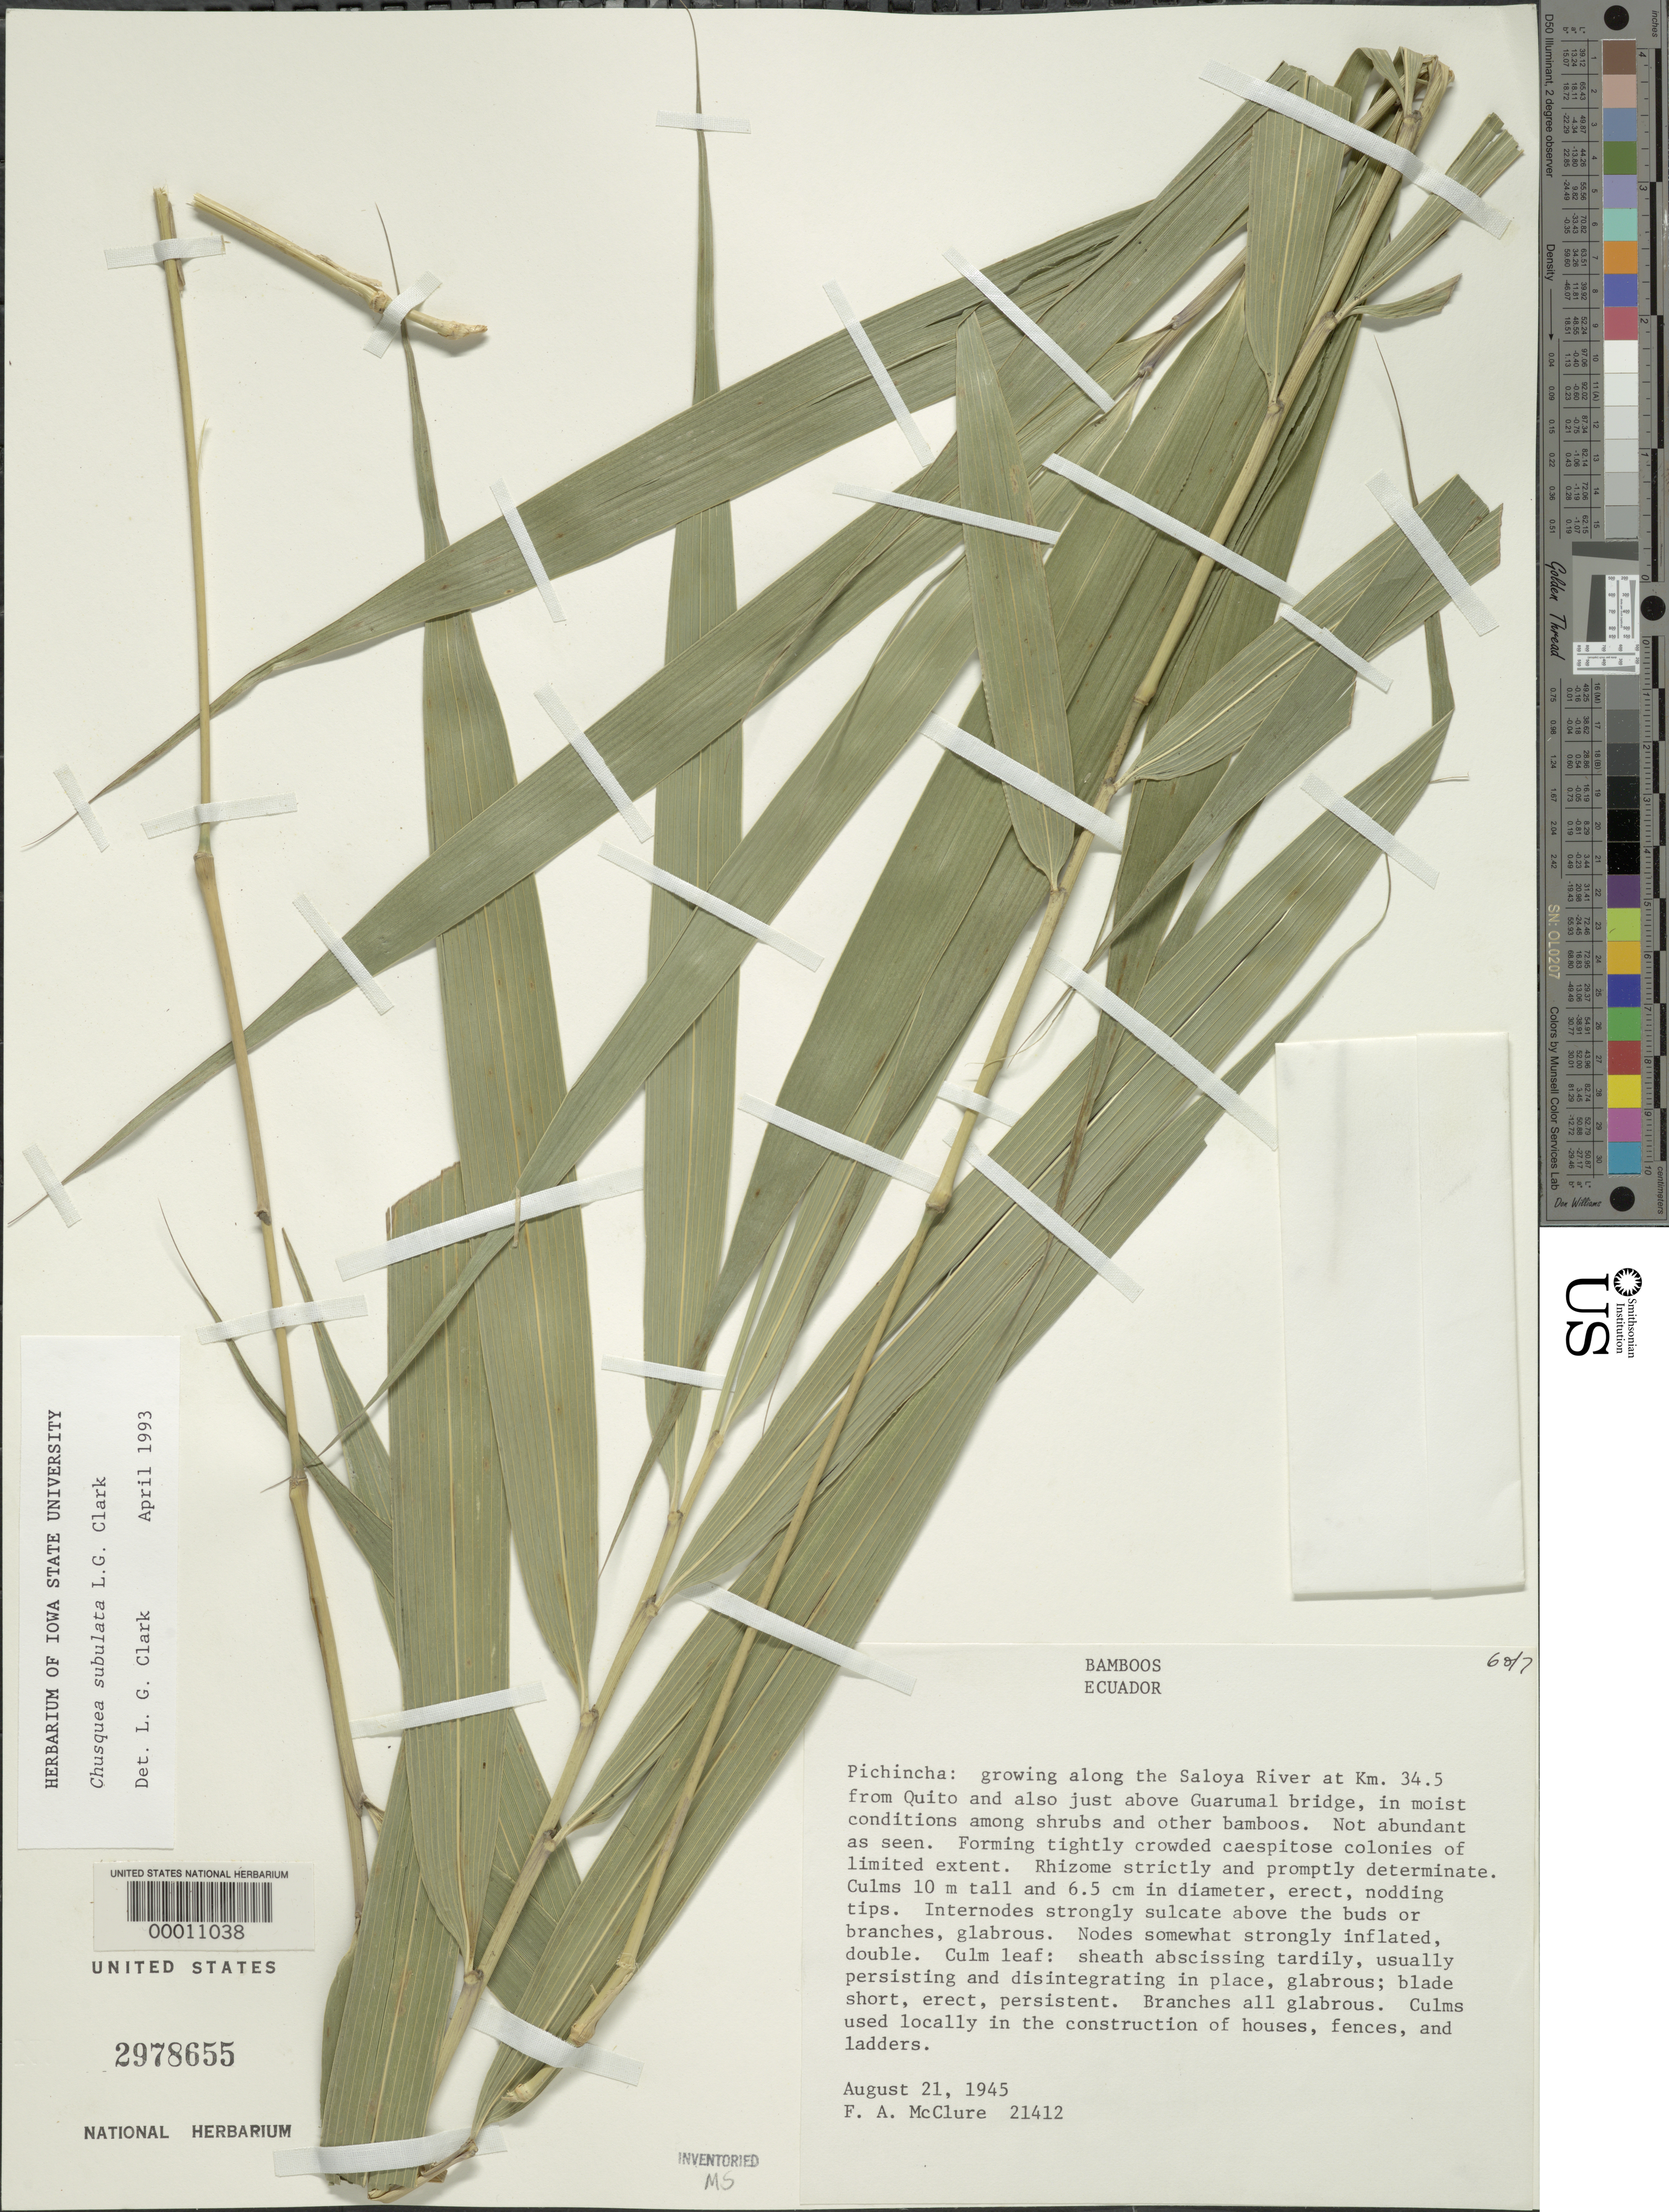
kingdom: Plantae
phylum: Tracheophyta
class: Liliopsida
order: Poales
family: Poaceae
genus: Chusquea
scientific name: Chusquea subulata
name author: L.G. Clark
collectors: F. A. McClure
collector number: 21412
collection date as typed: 21 Aug 1945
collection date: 1945-08-21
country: Ecuador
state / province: Pichincha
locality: Saloya River, quito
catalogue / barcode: US 2978655